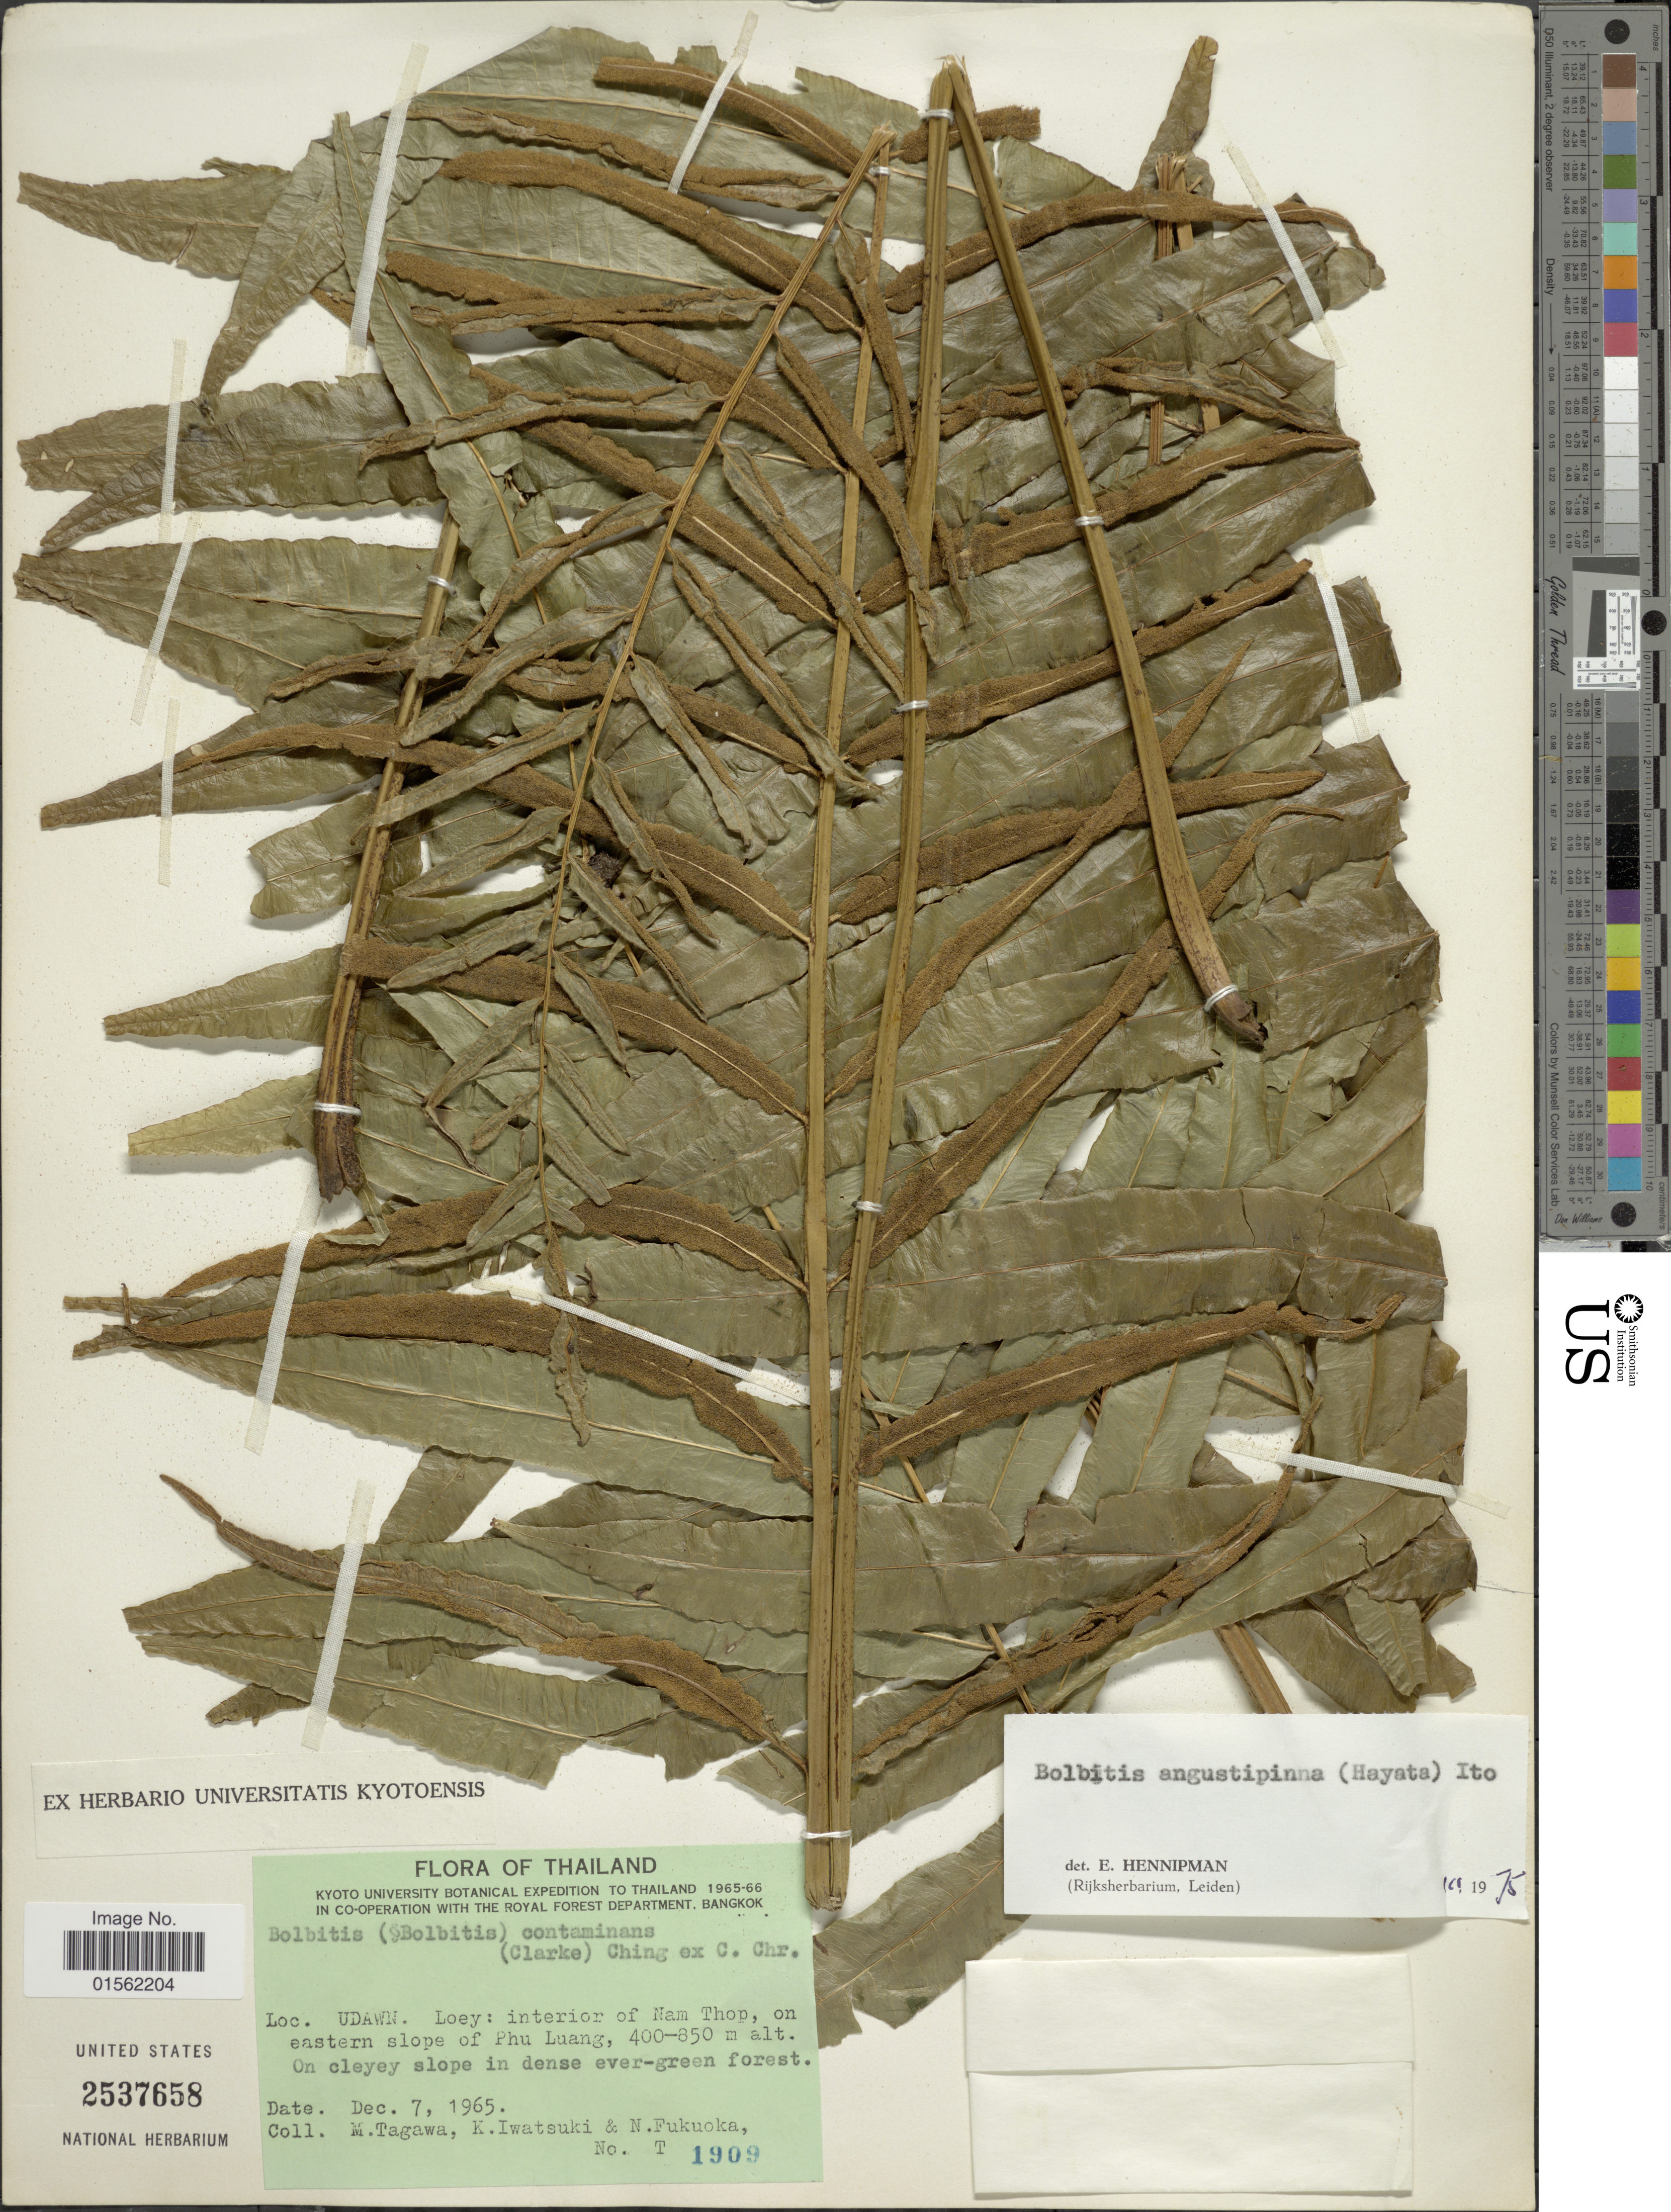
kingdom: Plantae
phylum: Tracheophyta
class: Polypodiopsida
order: Polypodiales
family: Dryopteridaceae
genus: Bolbitis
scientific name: Bolbitis angustipinna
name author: (Hayata) H. Itô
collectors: M. Tagawa, K. Iwatsuki & N. Fukuoka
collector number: T1909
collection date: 1965-12-07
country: Thailand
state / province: Loei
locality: Udawn, Loey: interior of Nam Thop, on eastern slope of Phu Luang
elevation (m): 400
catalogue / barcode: US 2537658